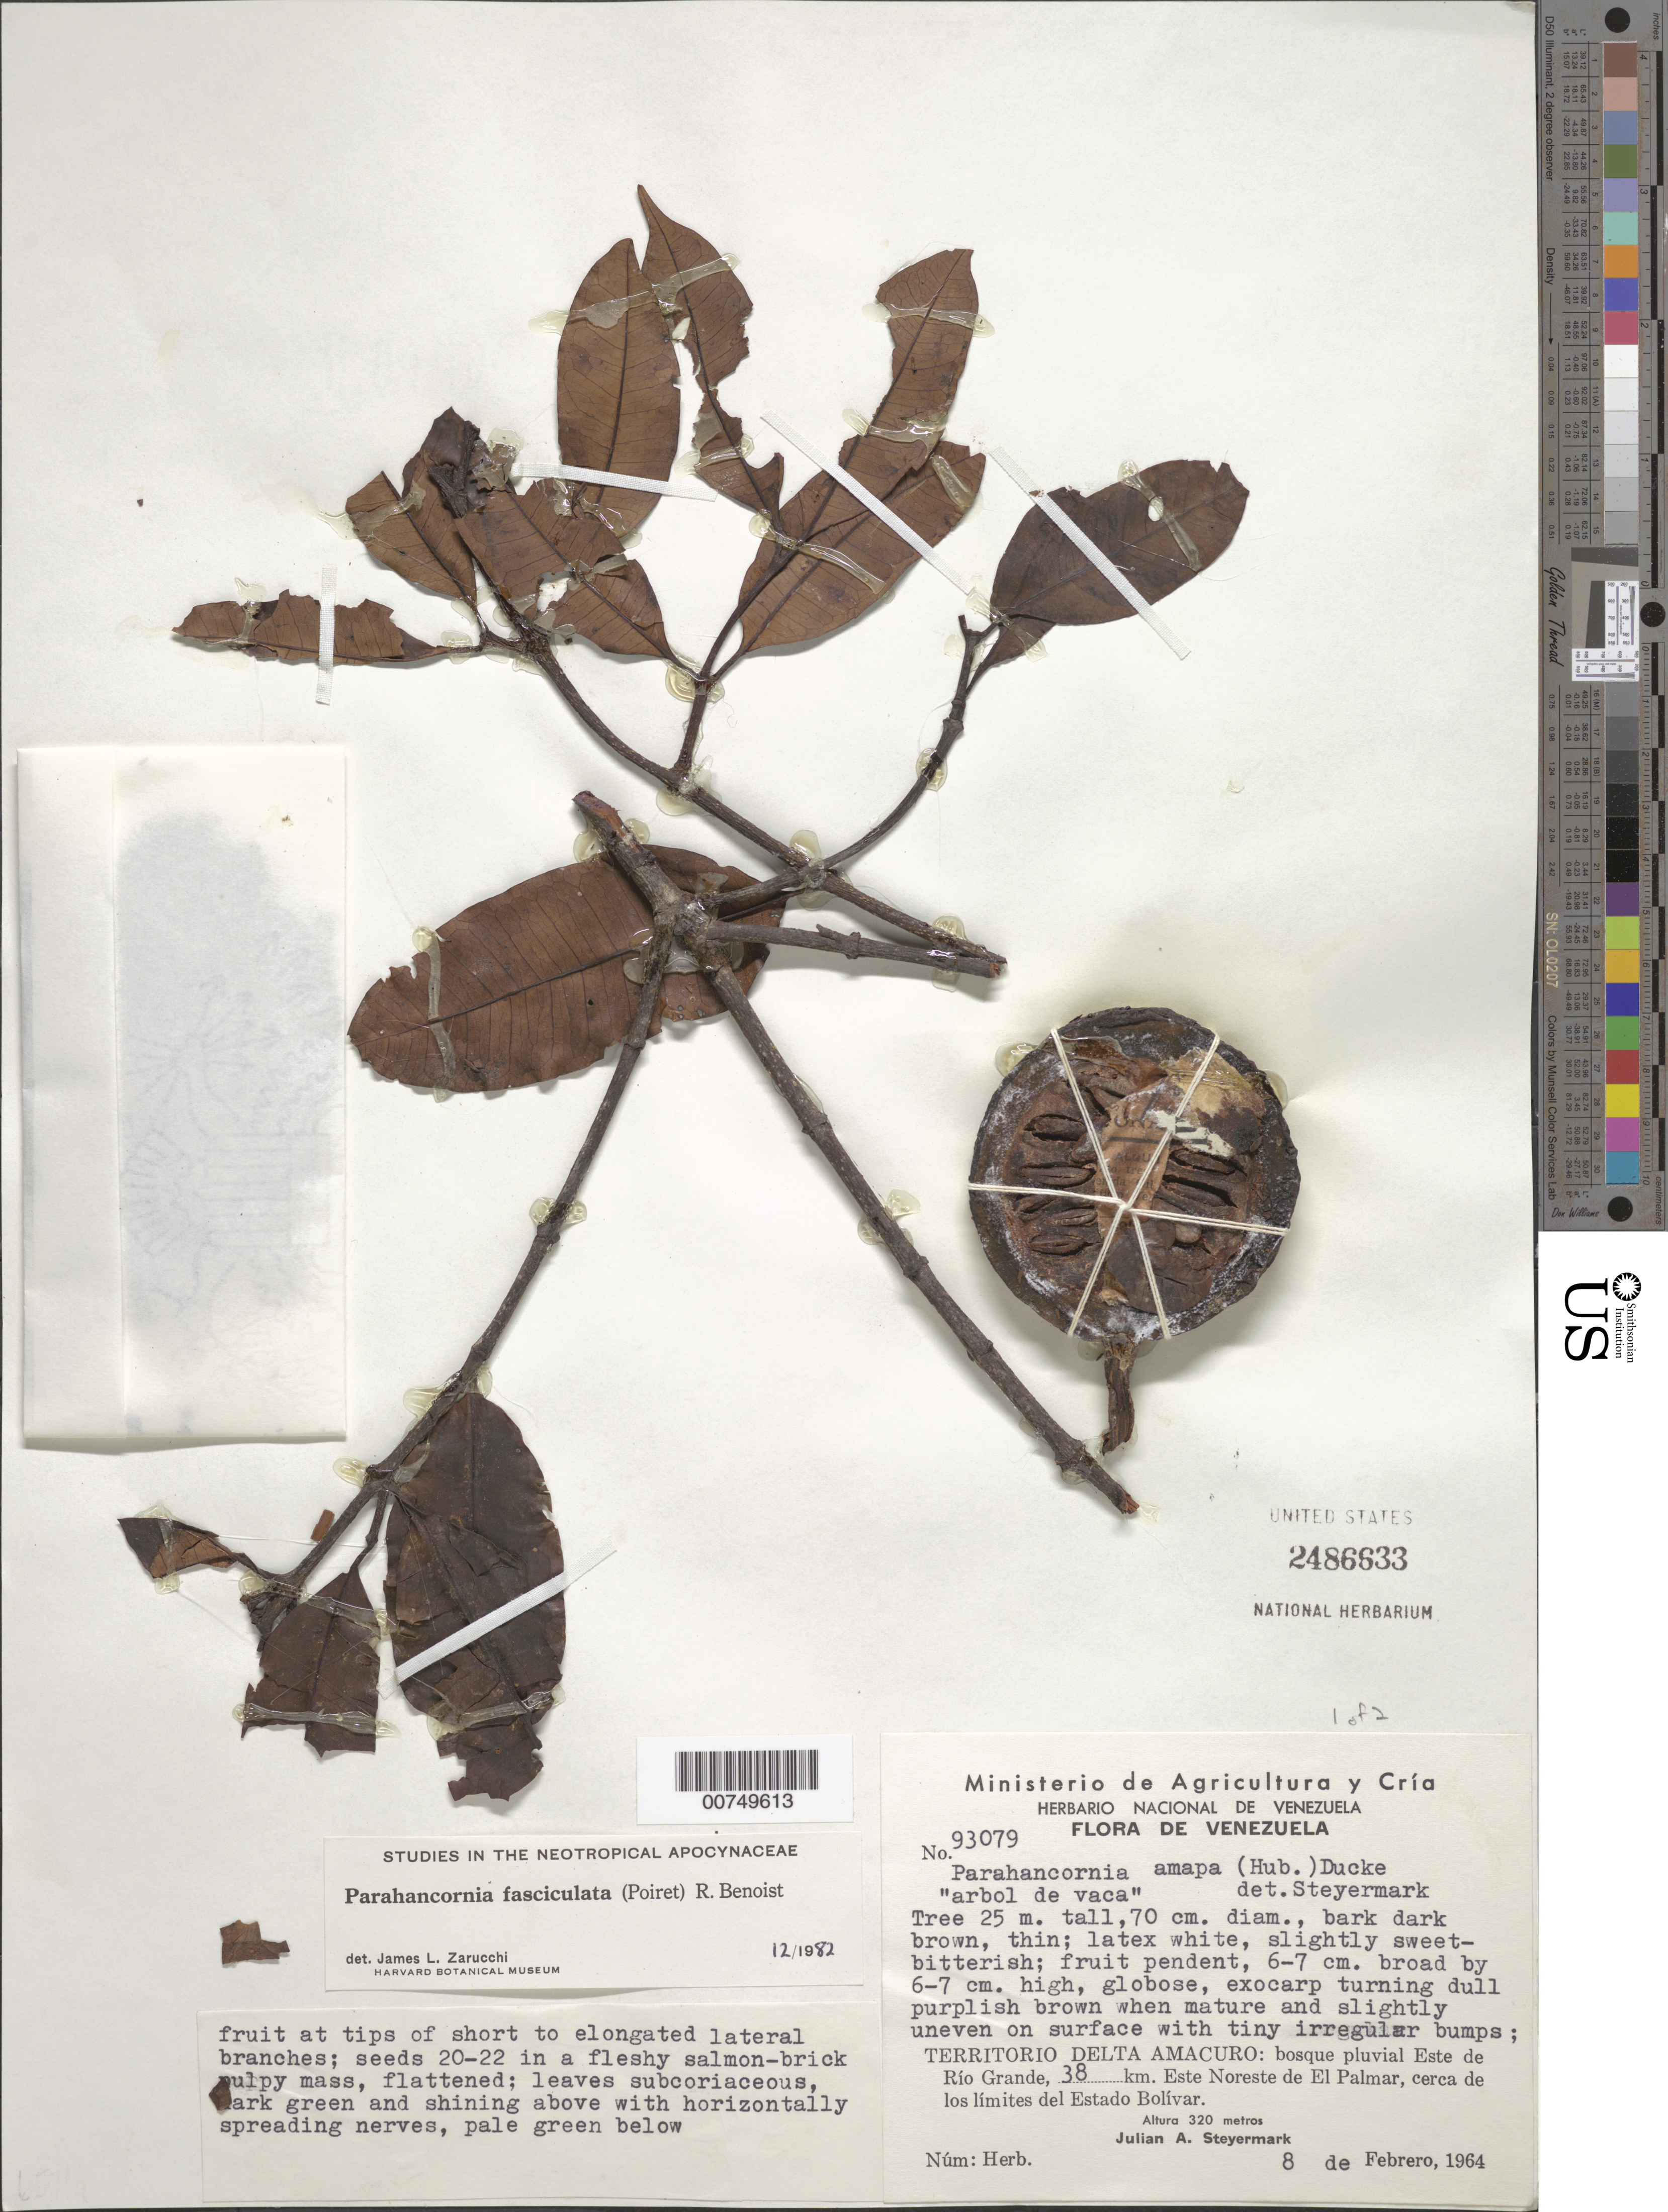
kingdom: Plantae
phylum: Tracheophyta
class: Magnoliopsida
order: Gentianales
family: Apocynaceae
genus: Parahancornia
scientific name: Parahancornia fasciculata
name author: (Poir.) Benoist ex Pichon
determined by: Zarucchi, J. L.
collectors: J. Steyermark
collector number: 93079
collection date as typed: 8-Feb-64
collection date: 1964-02-08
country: Venezuela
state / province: Delta Amacuro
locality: Este de Río Grande, 33 km ENE de El Palmar, cerca de los limites del Estado Bolívar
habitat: Bosque pluvial Este de Rio Grande, 38km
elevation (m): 320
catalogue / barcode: US 2486633